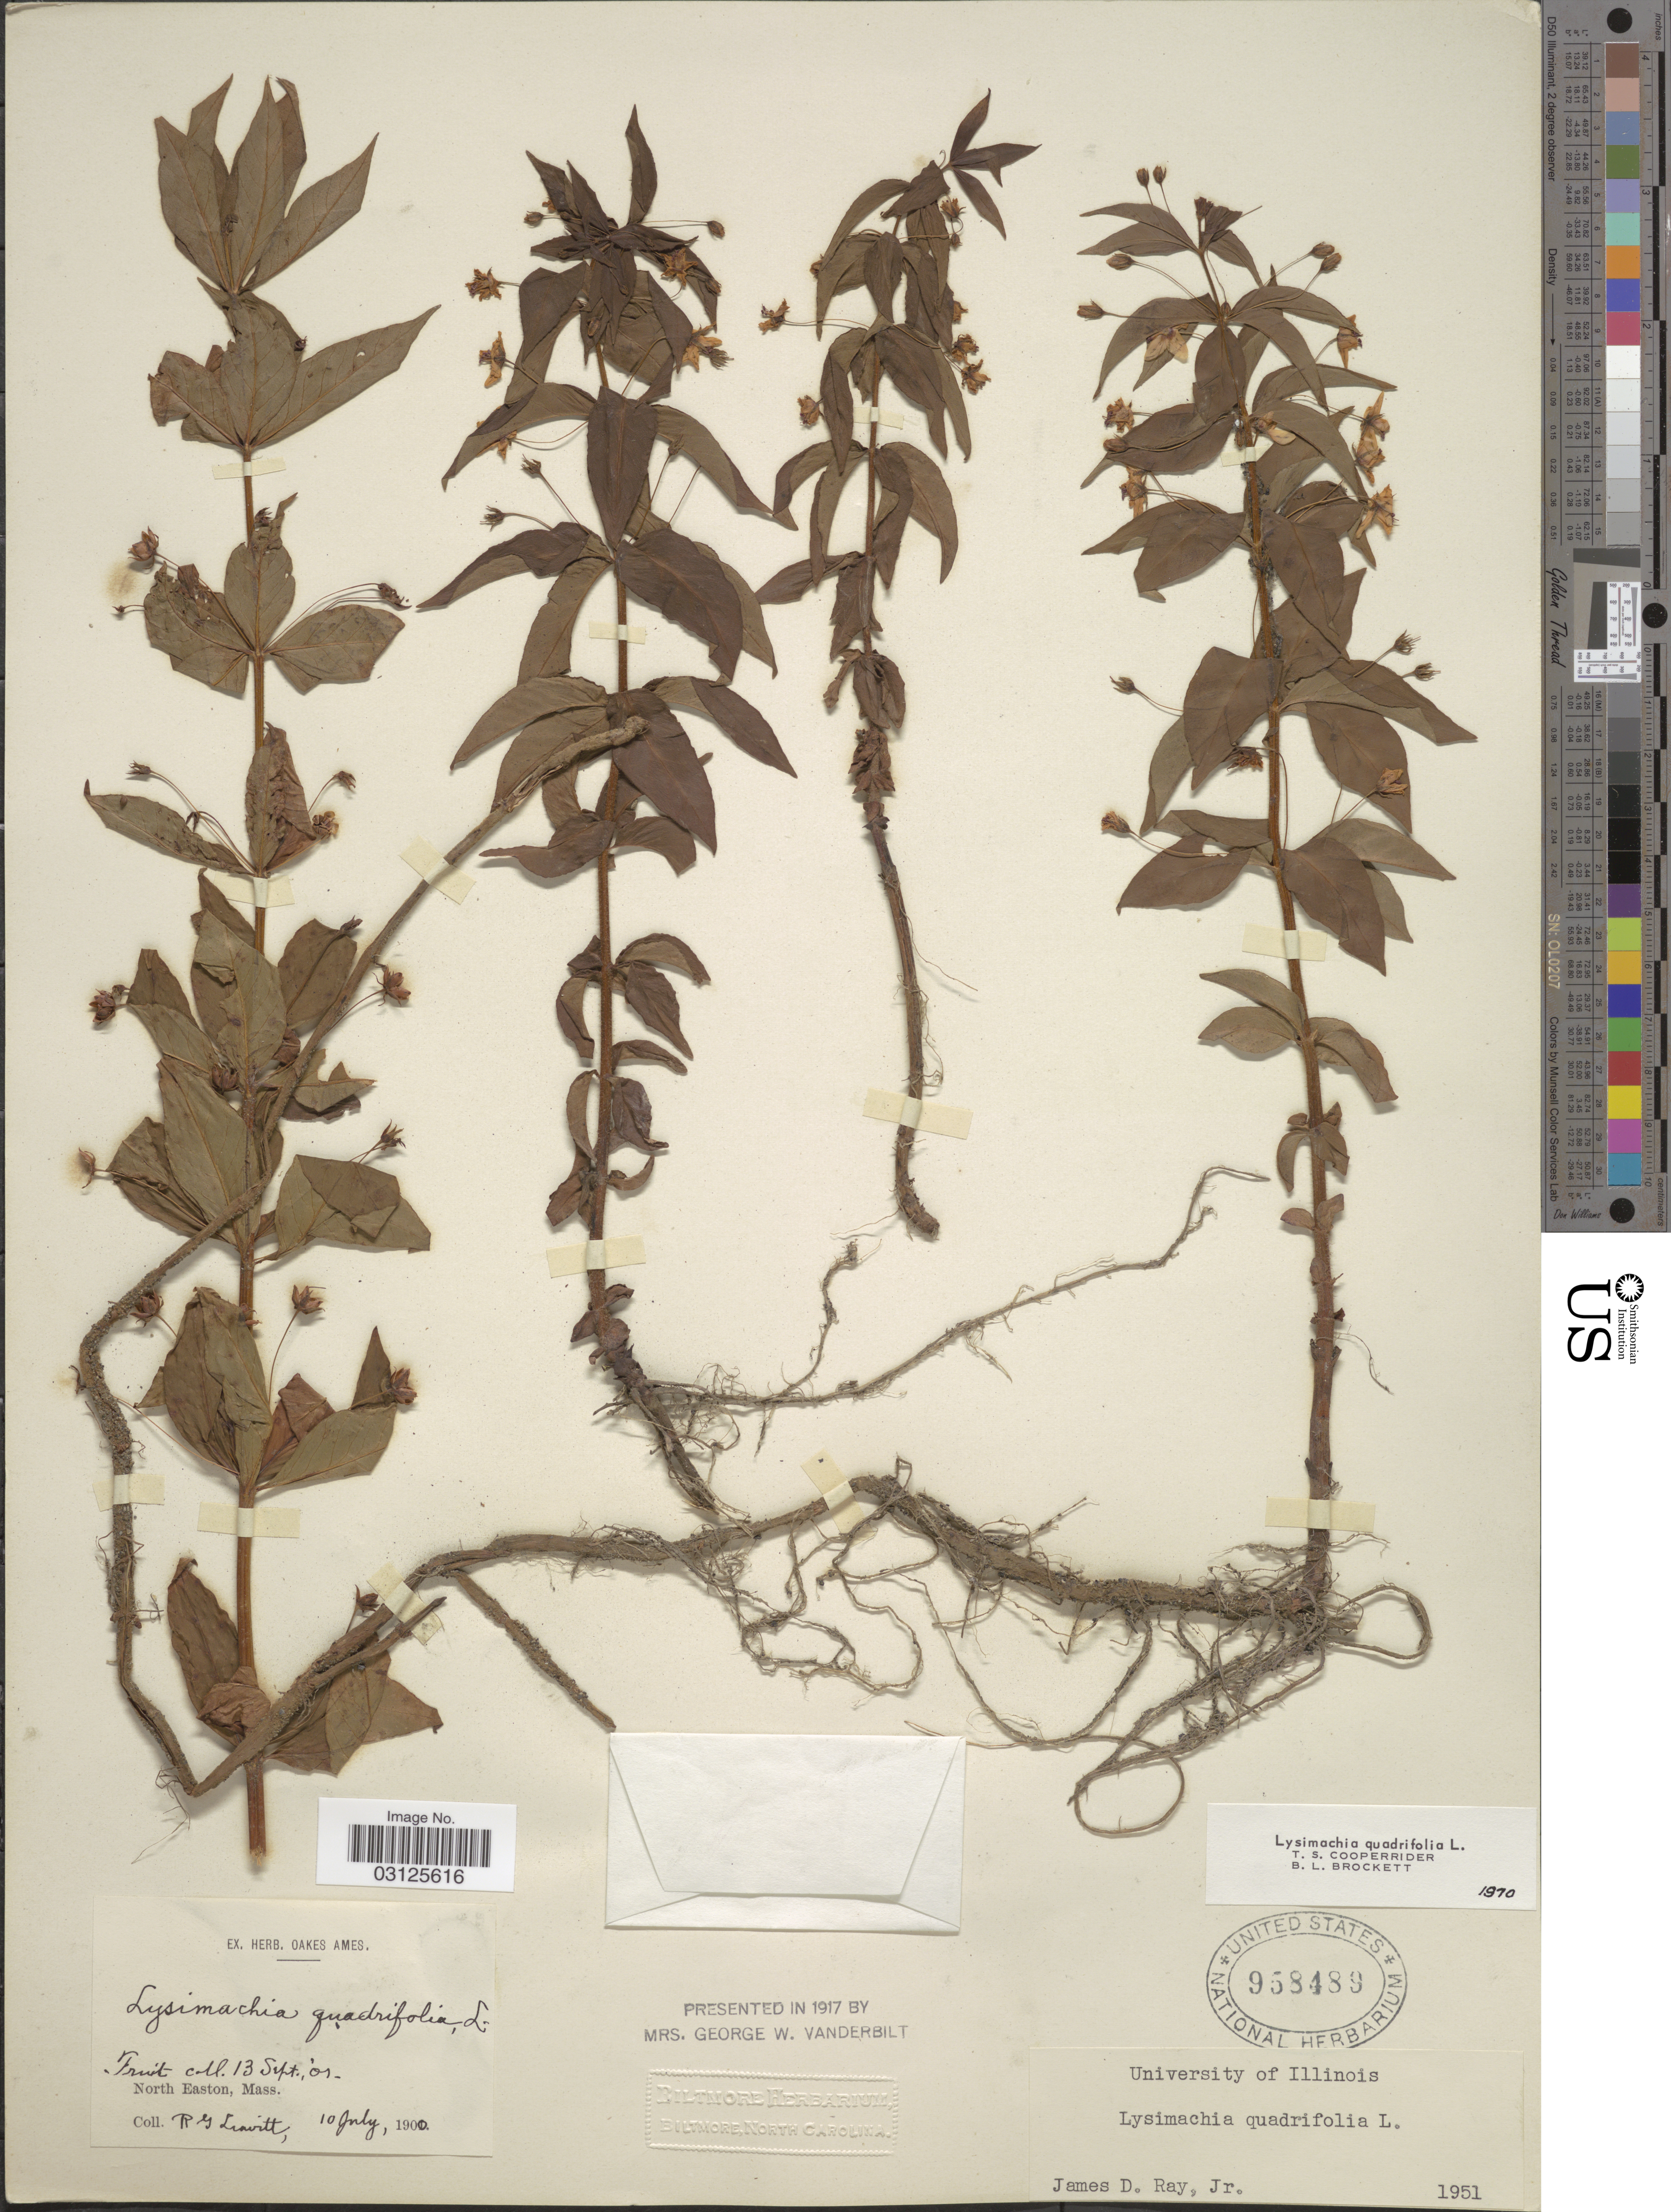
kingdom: Plantae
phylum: Tracheophyta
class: Magnoliopsida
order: Ericales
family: Primulaceae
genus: Lysimachia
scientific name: Lysimachia quadrifolia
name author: L.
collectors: R. G. Leavitt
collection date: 1900-07-10/1901-09-13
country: United States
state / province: Massachusetts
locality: North Easton.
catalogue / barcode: US 958489